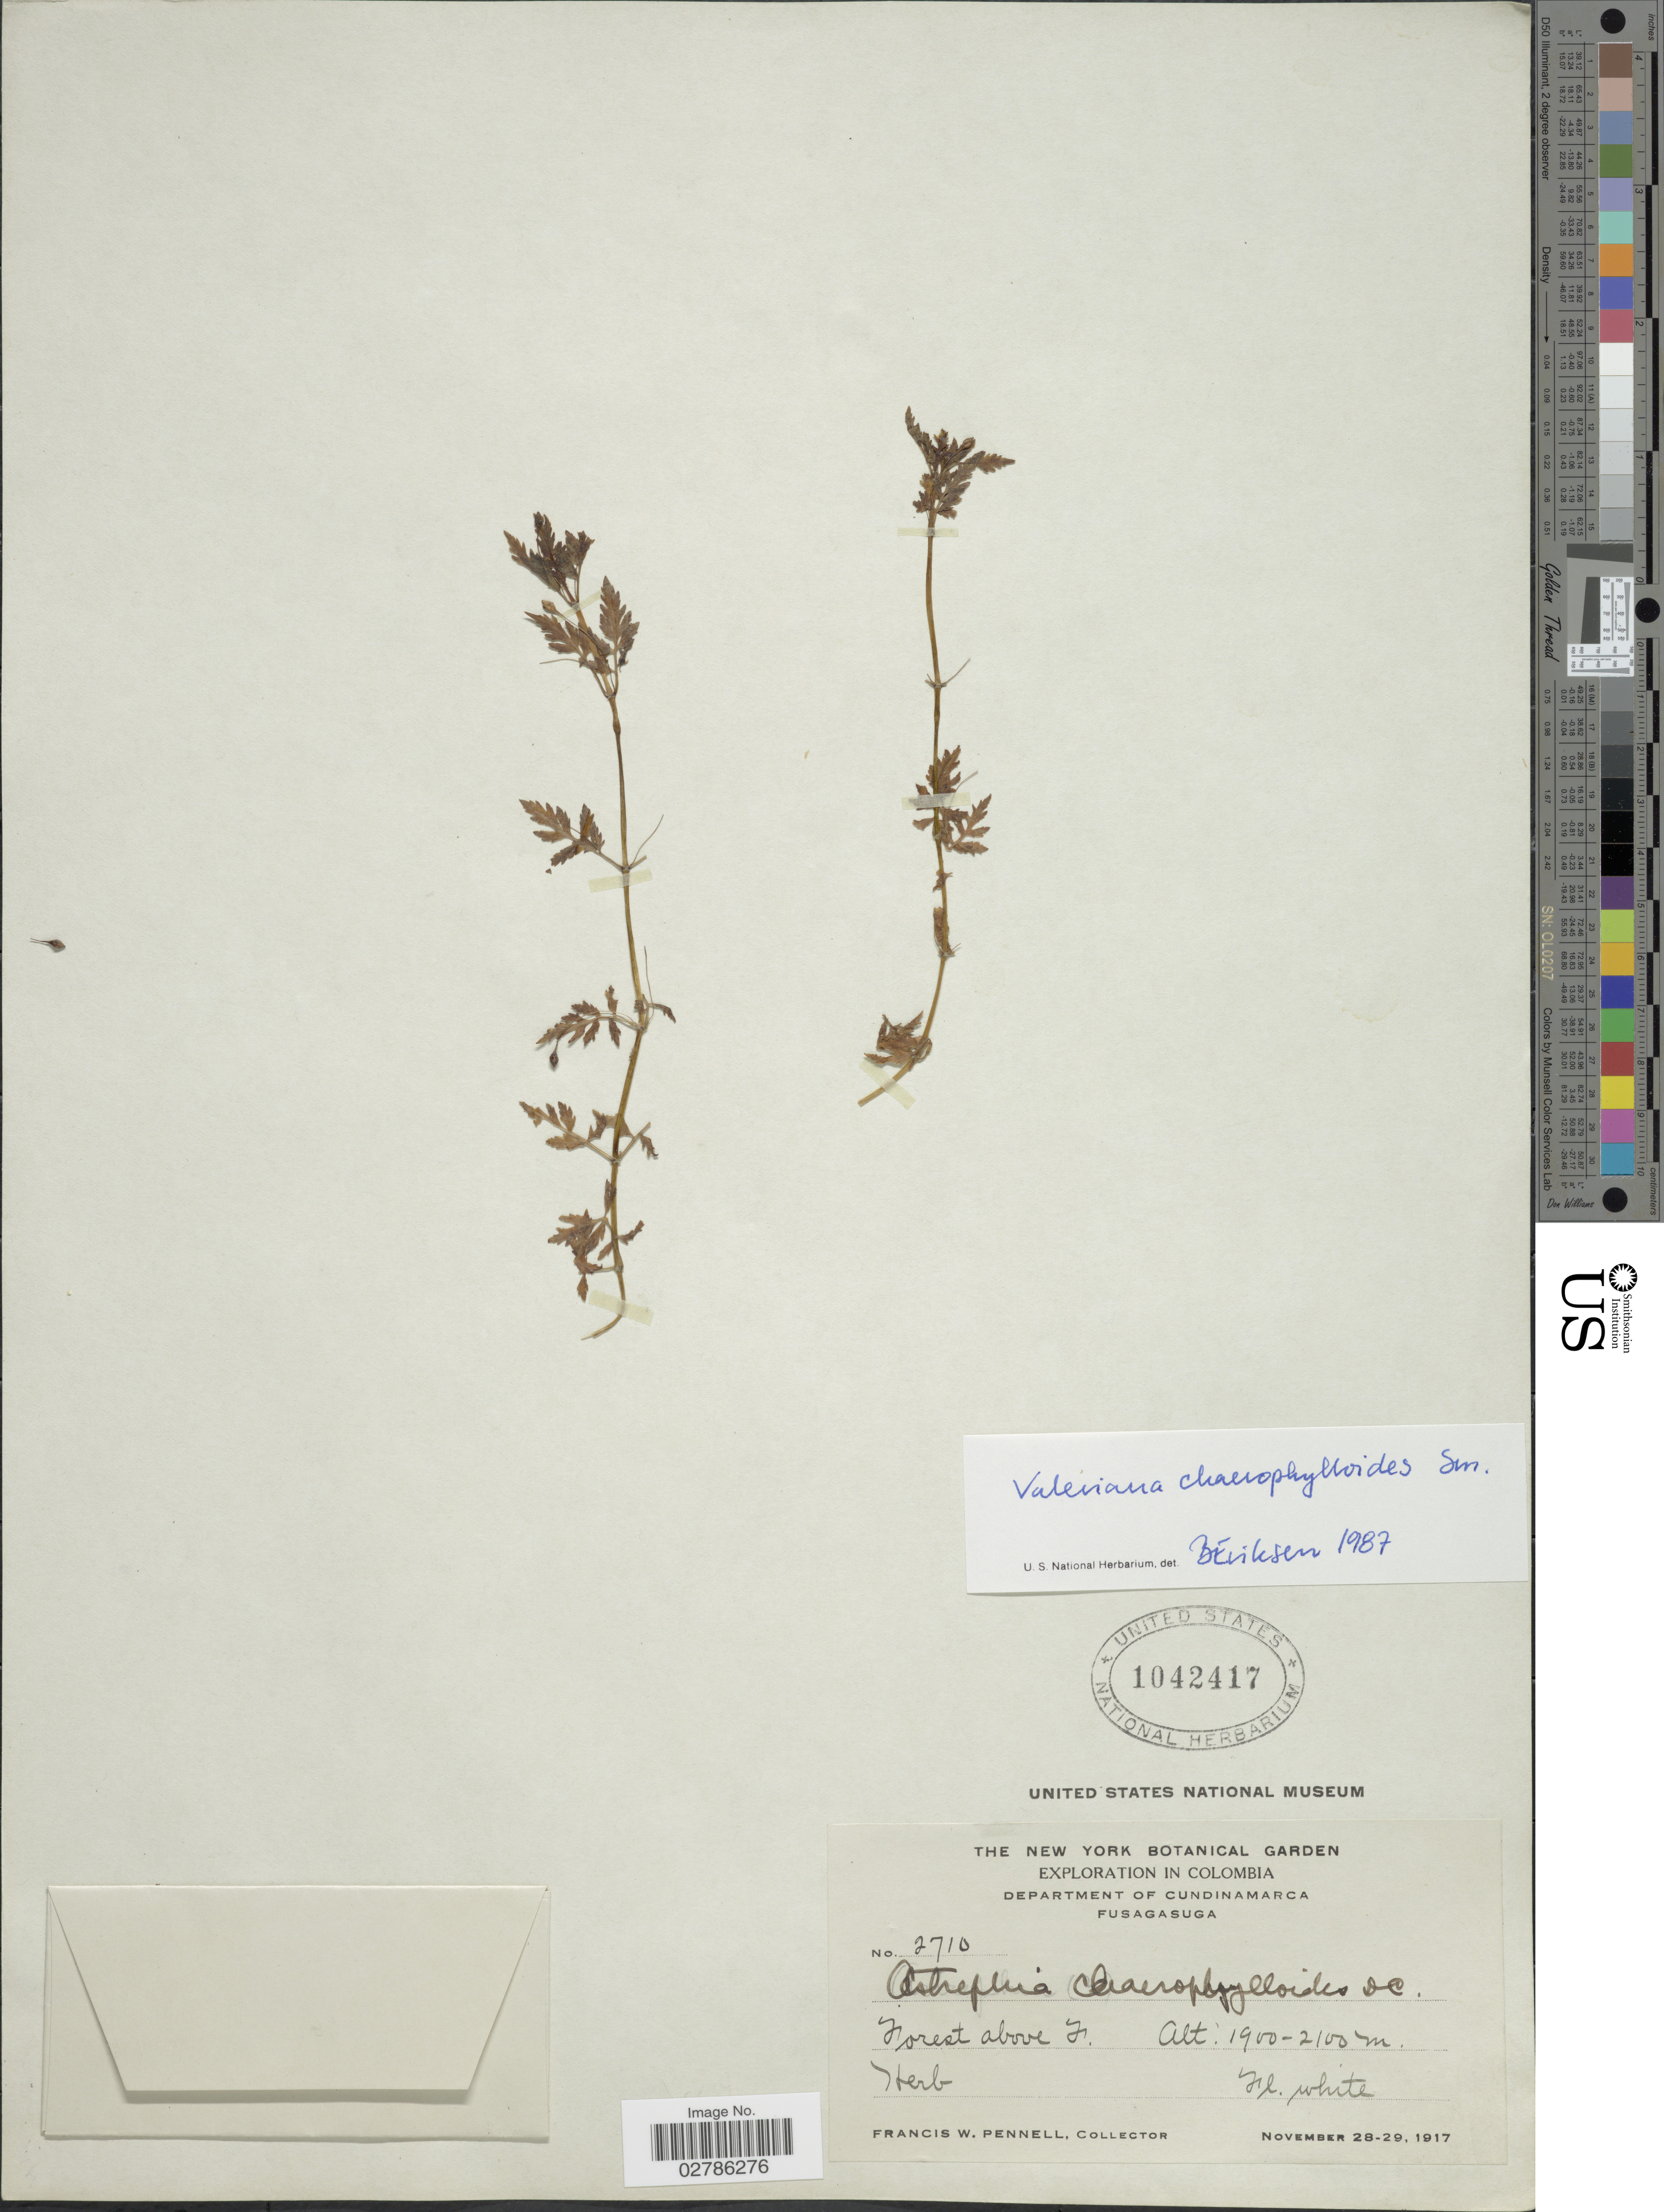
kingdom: Plantae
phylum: Tracheophyta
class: Magnoliopsida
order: Dipsacales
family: Caprifoliaceae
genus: Astrephia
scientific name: Astrephia chaerophylloides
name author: (Sm.) DC.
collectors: F. W. Pennell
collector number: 2710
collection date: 1917-11-28/1917-11-29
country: Colombia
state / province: Cundinamarca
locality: Department of Cundinamarca, Fusagasuga, Forest above F.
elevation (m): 1900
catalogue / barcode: US 1042417